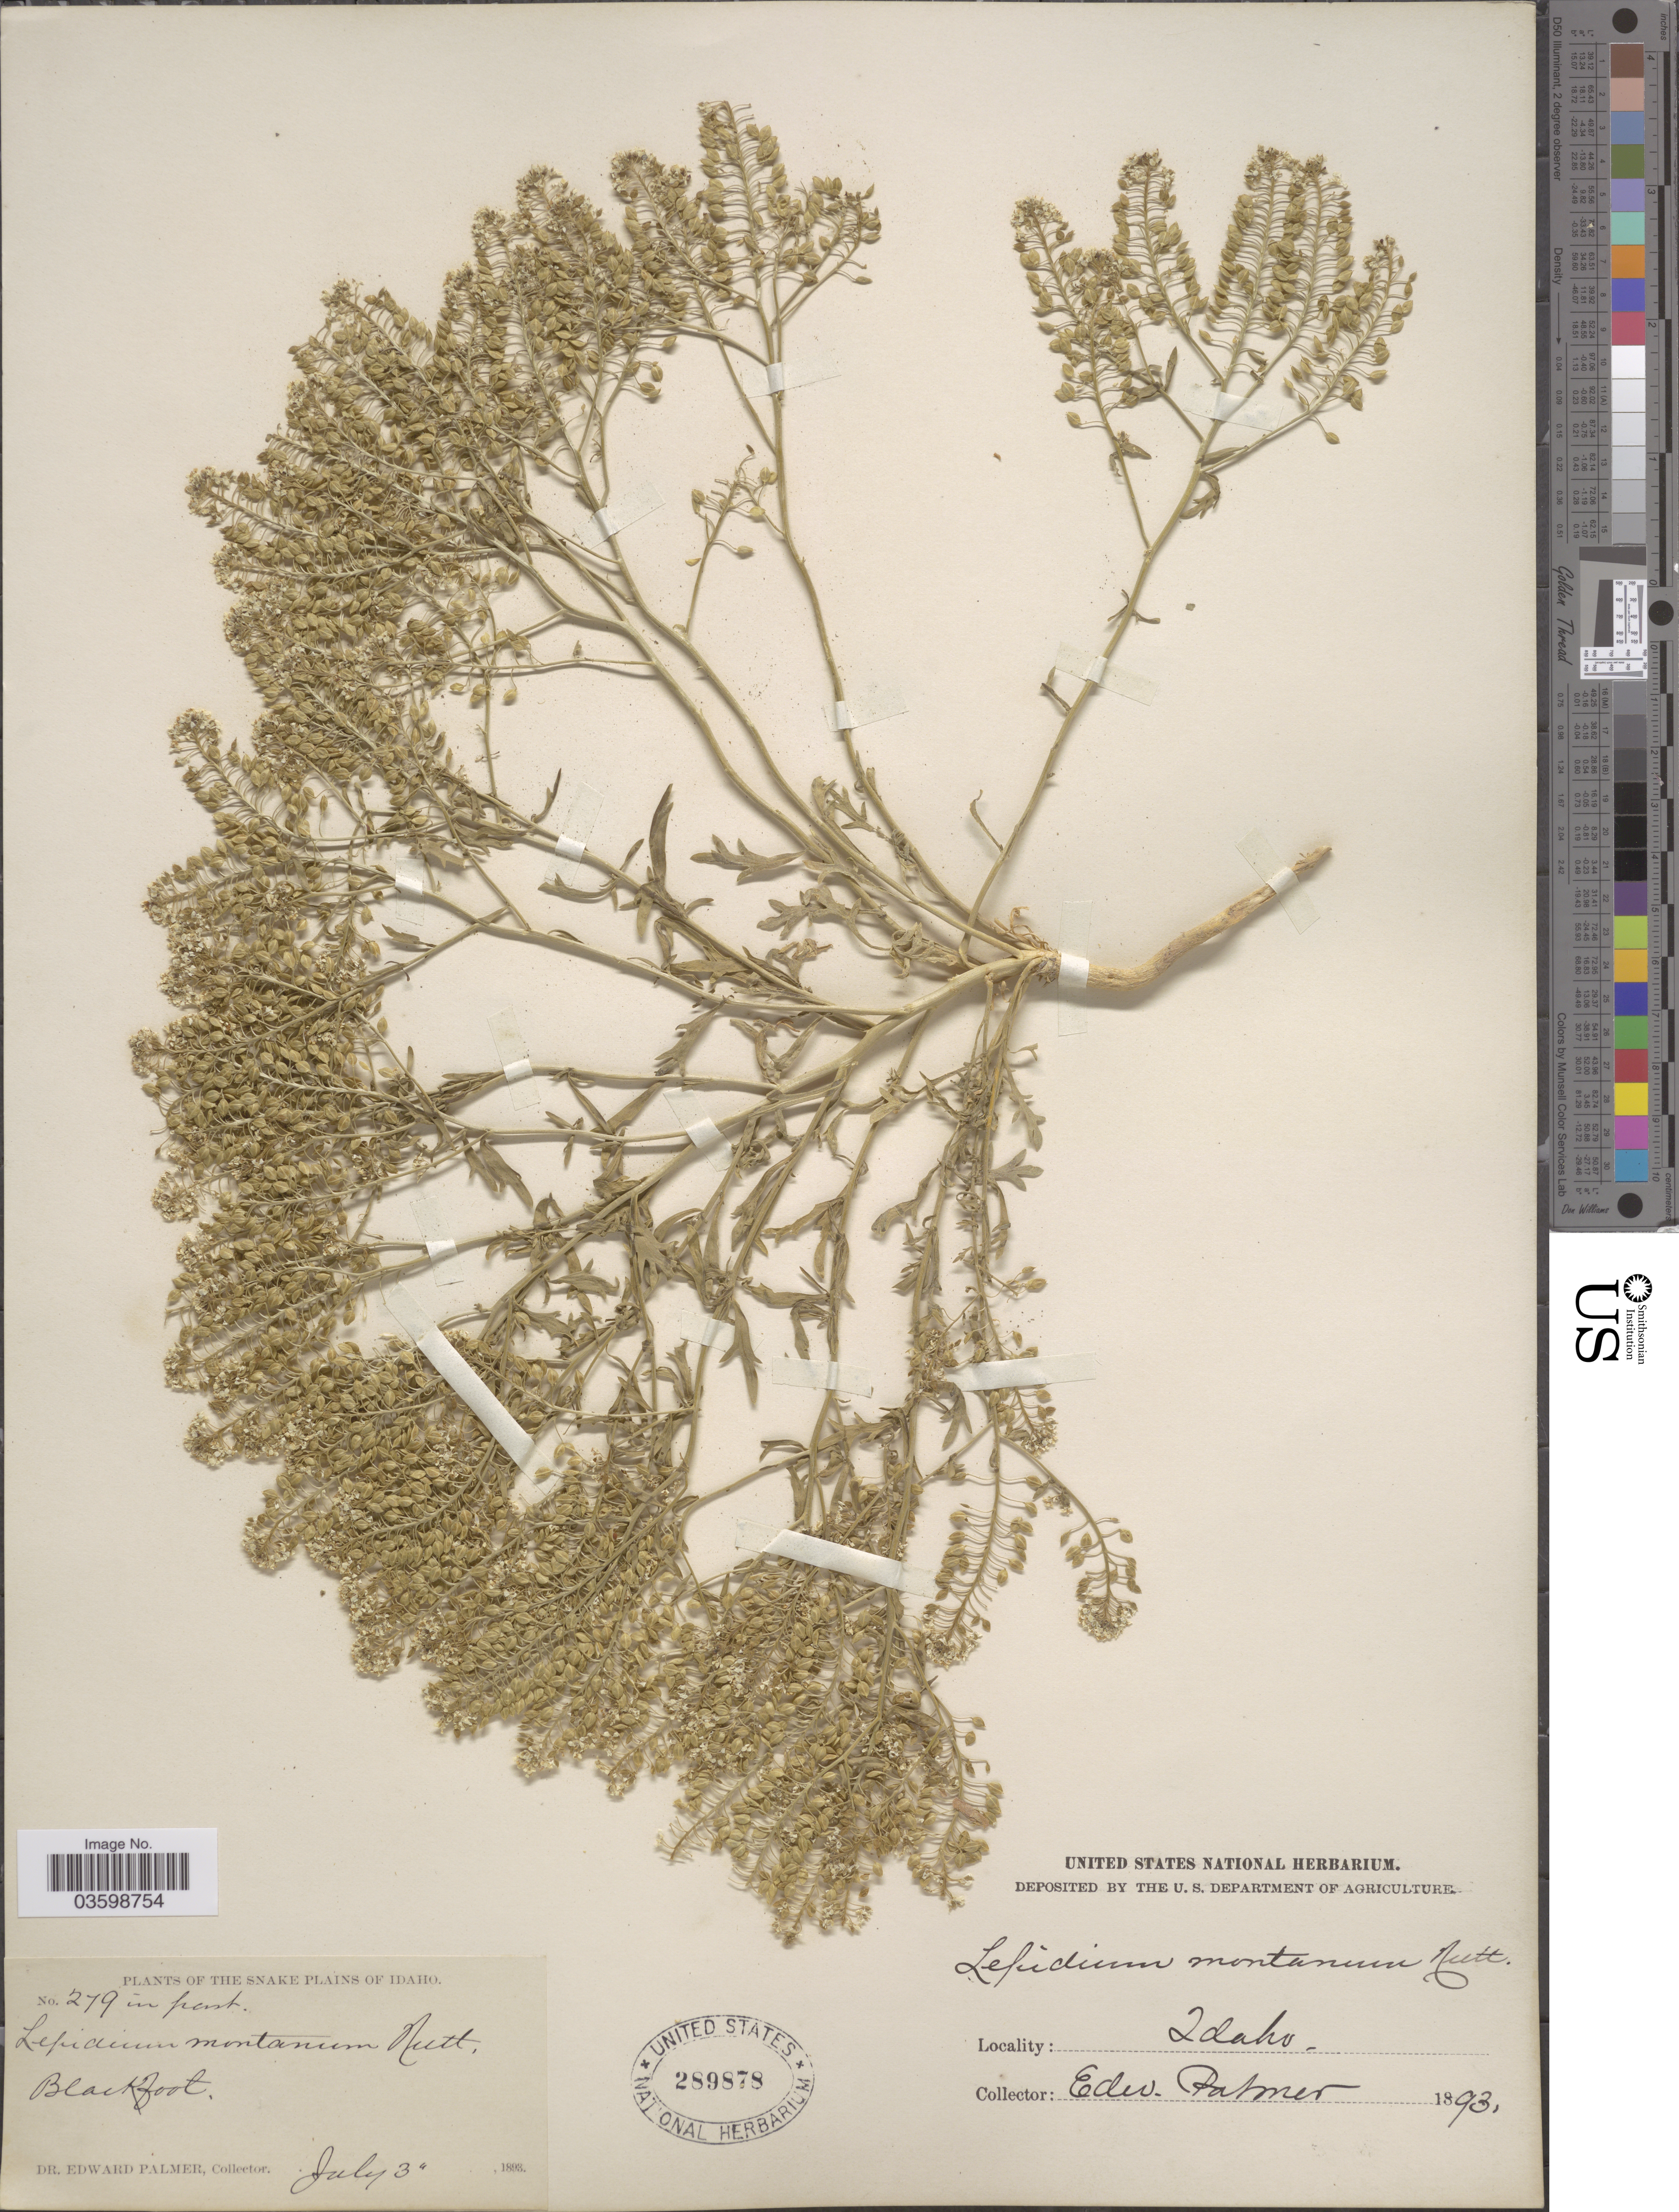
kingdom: Plantae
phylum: Tracheophyta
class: Magnoliopsida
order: Brassicales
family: Brassicaceae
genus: Lepidium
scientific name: Lepidium montanum var. stenocarpum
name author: Thell.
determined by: Al-Shehbaz, I. A., (MO), Missouri Botanical Garden (UNITED STATES)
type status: Isotype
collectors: E. Palmer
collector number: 279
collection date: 1893-07-03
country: United States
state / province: Idaho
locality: The Snake Plains of Idaho. Blackfoot.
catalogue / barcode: US 289878